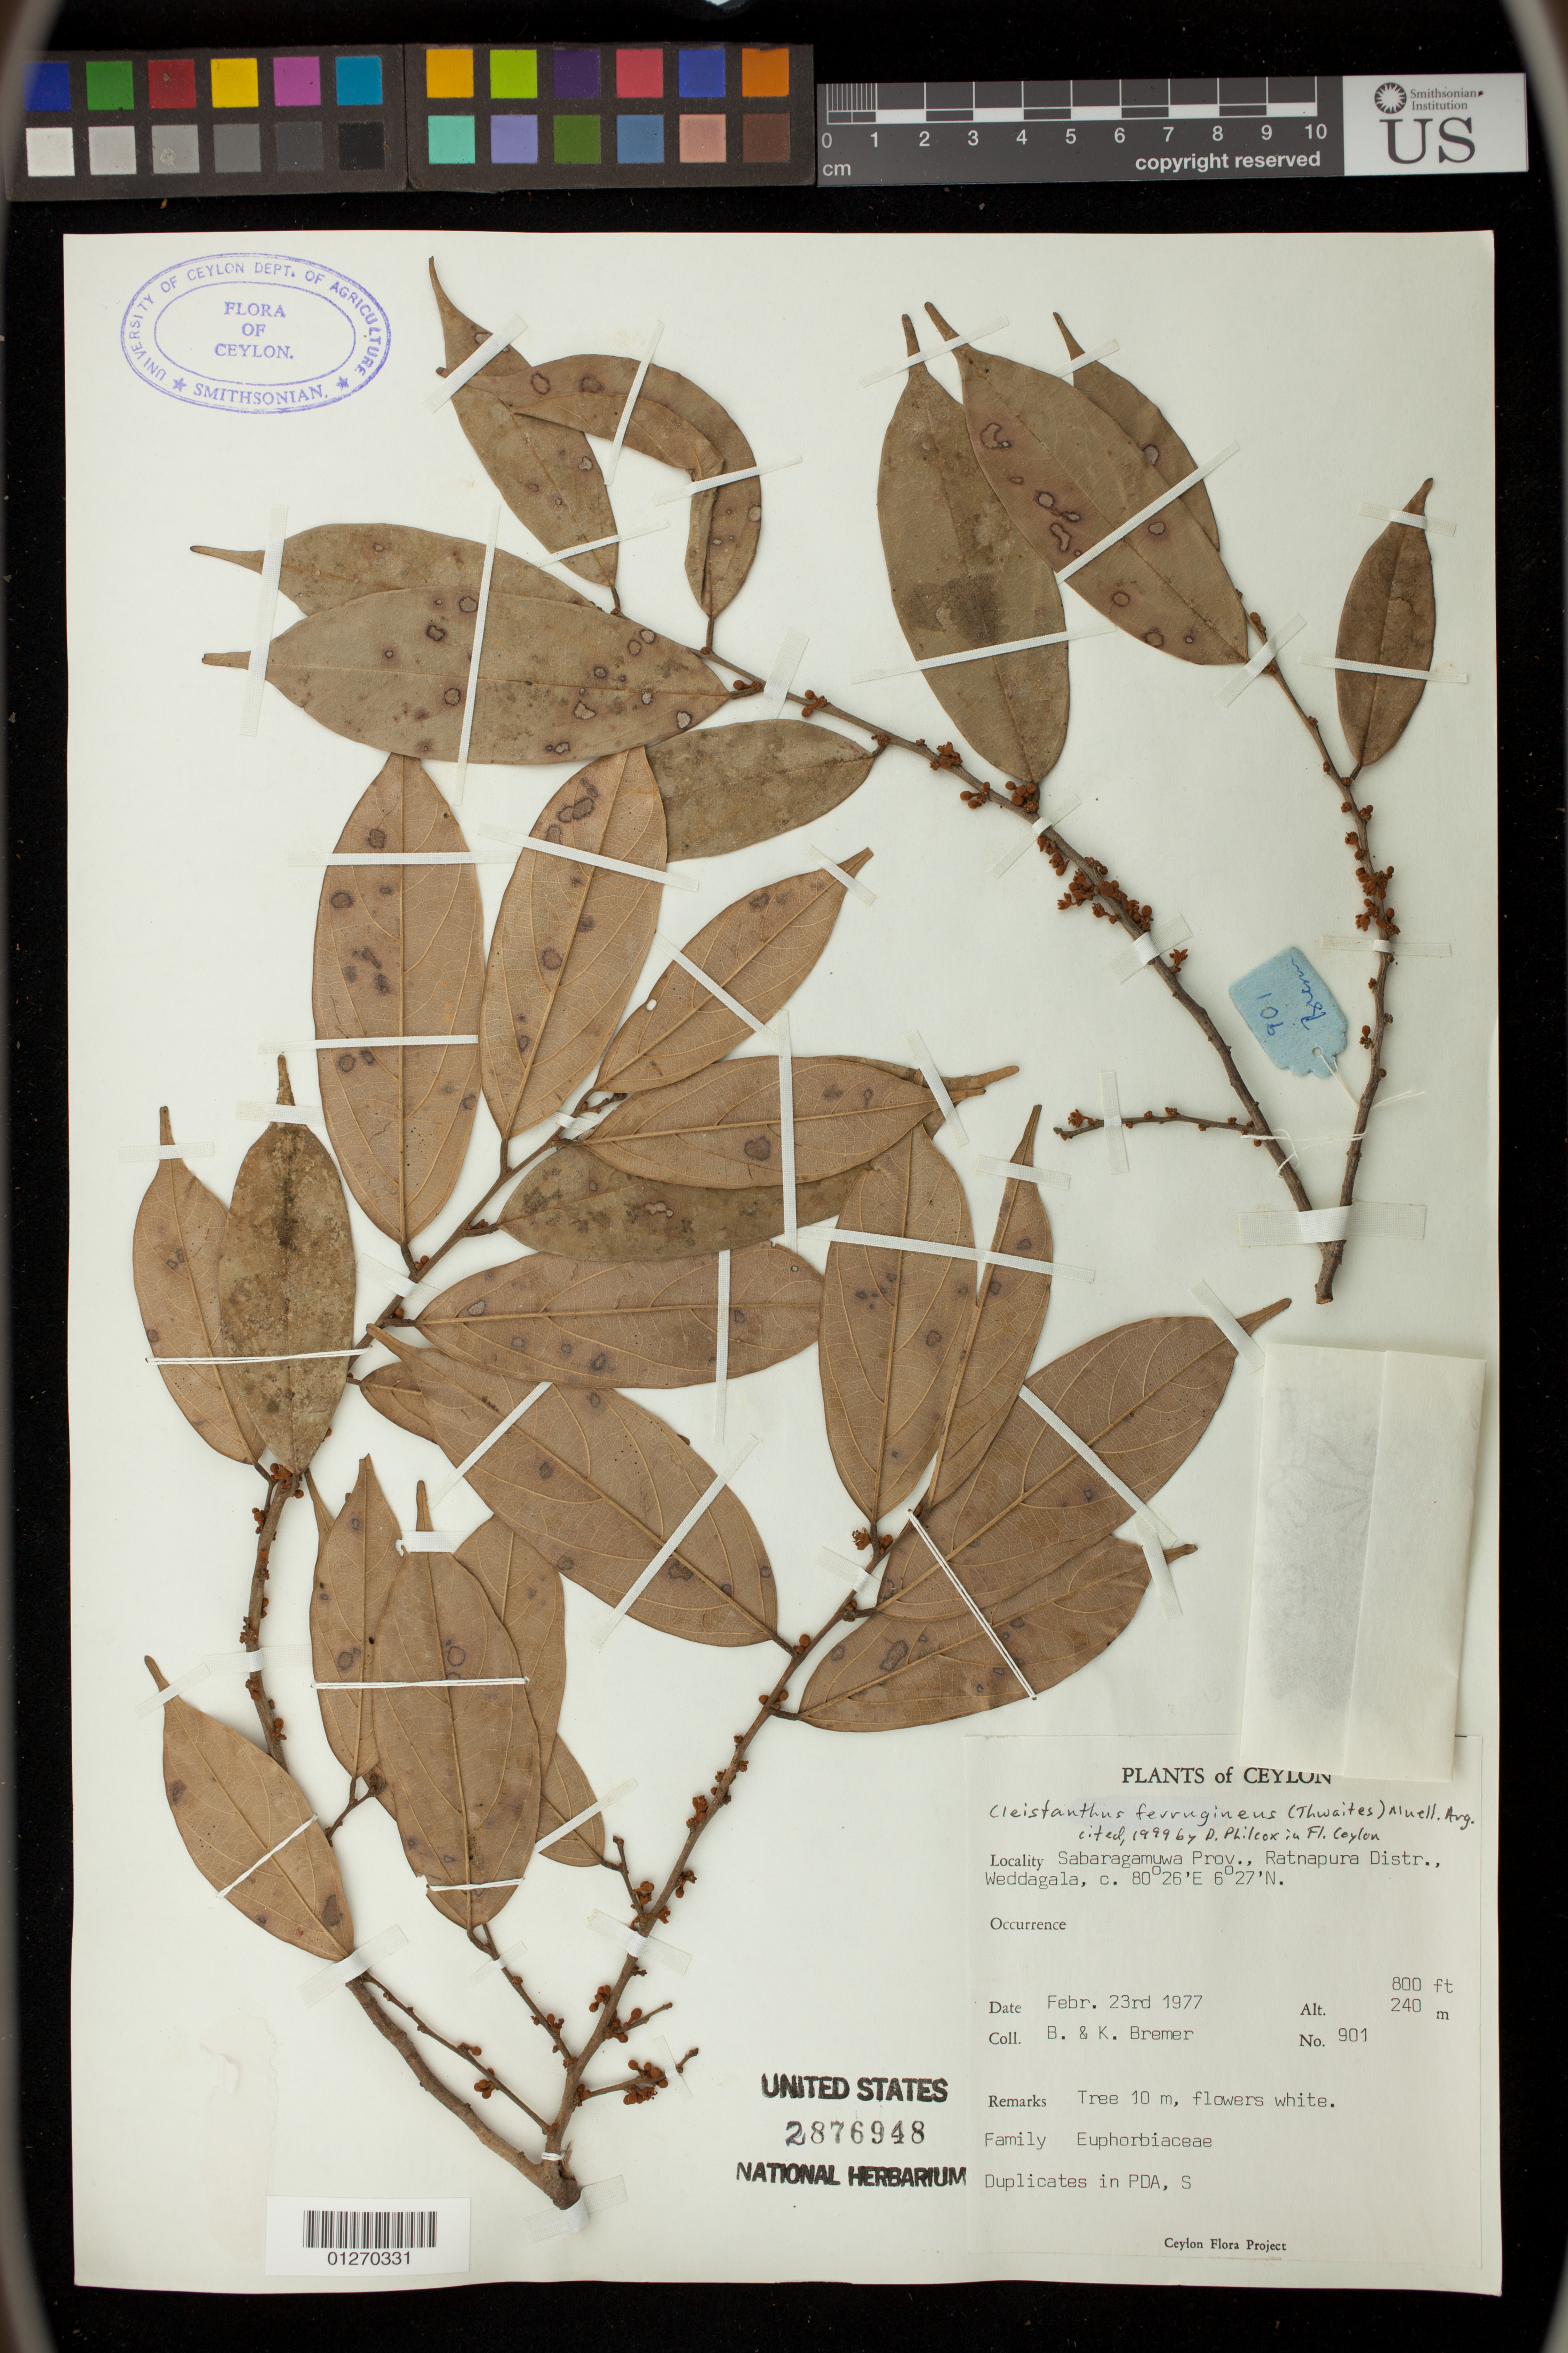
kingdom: Plantae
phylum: Tracheophyta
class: Magnoliopsida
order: Malpighiales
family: Phyllanthaceae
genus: Cleistanthus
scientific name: Cleistanthus ferrugineus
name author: (Thwaites) M. Arg.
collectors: B. Bremer & K. Bremer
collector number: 901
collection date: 1977-02-23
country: Sri Lanka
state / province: Sabaragamuwa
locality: Ratnapura Distr., Weddagala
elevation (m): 244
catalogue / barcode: US 2876948